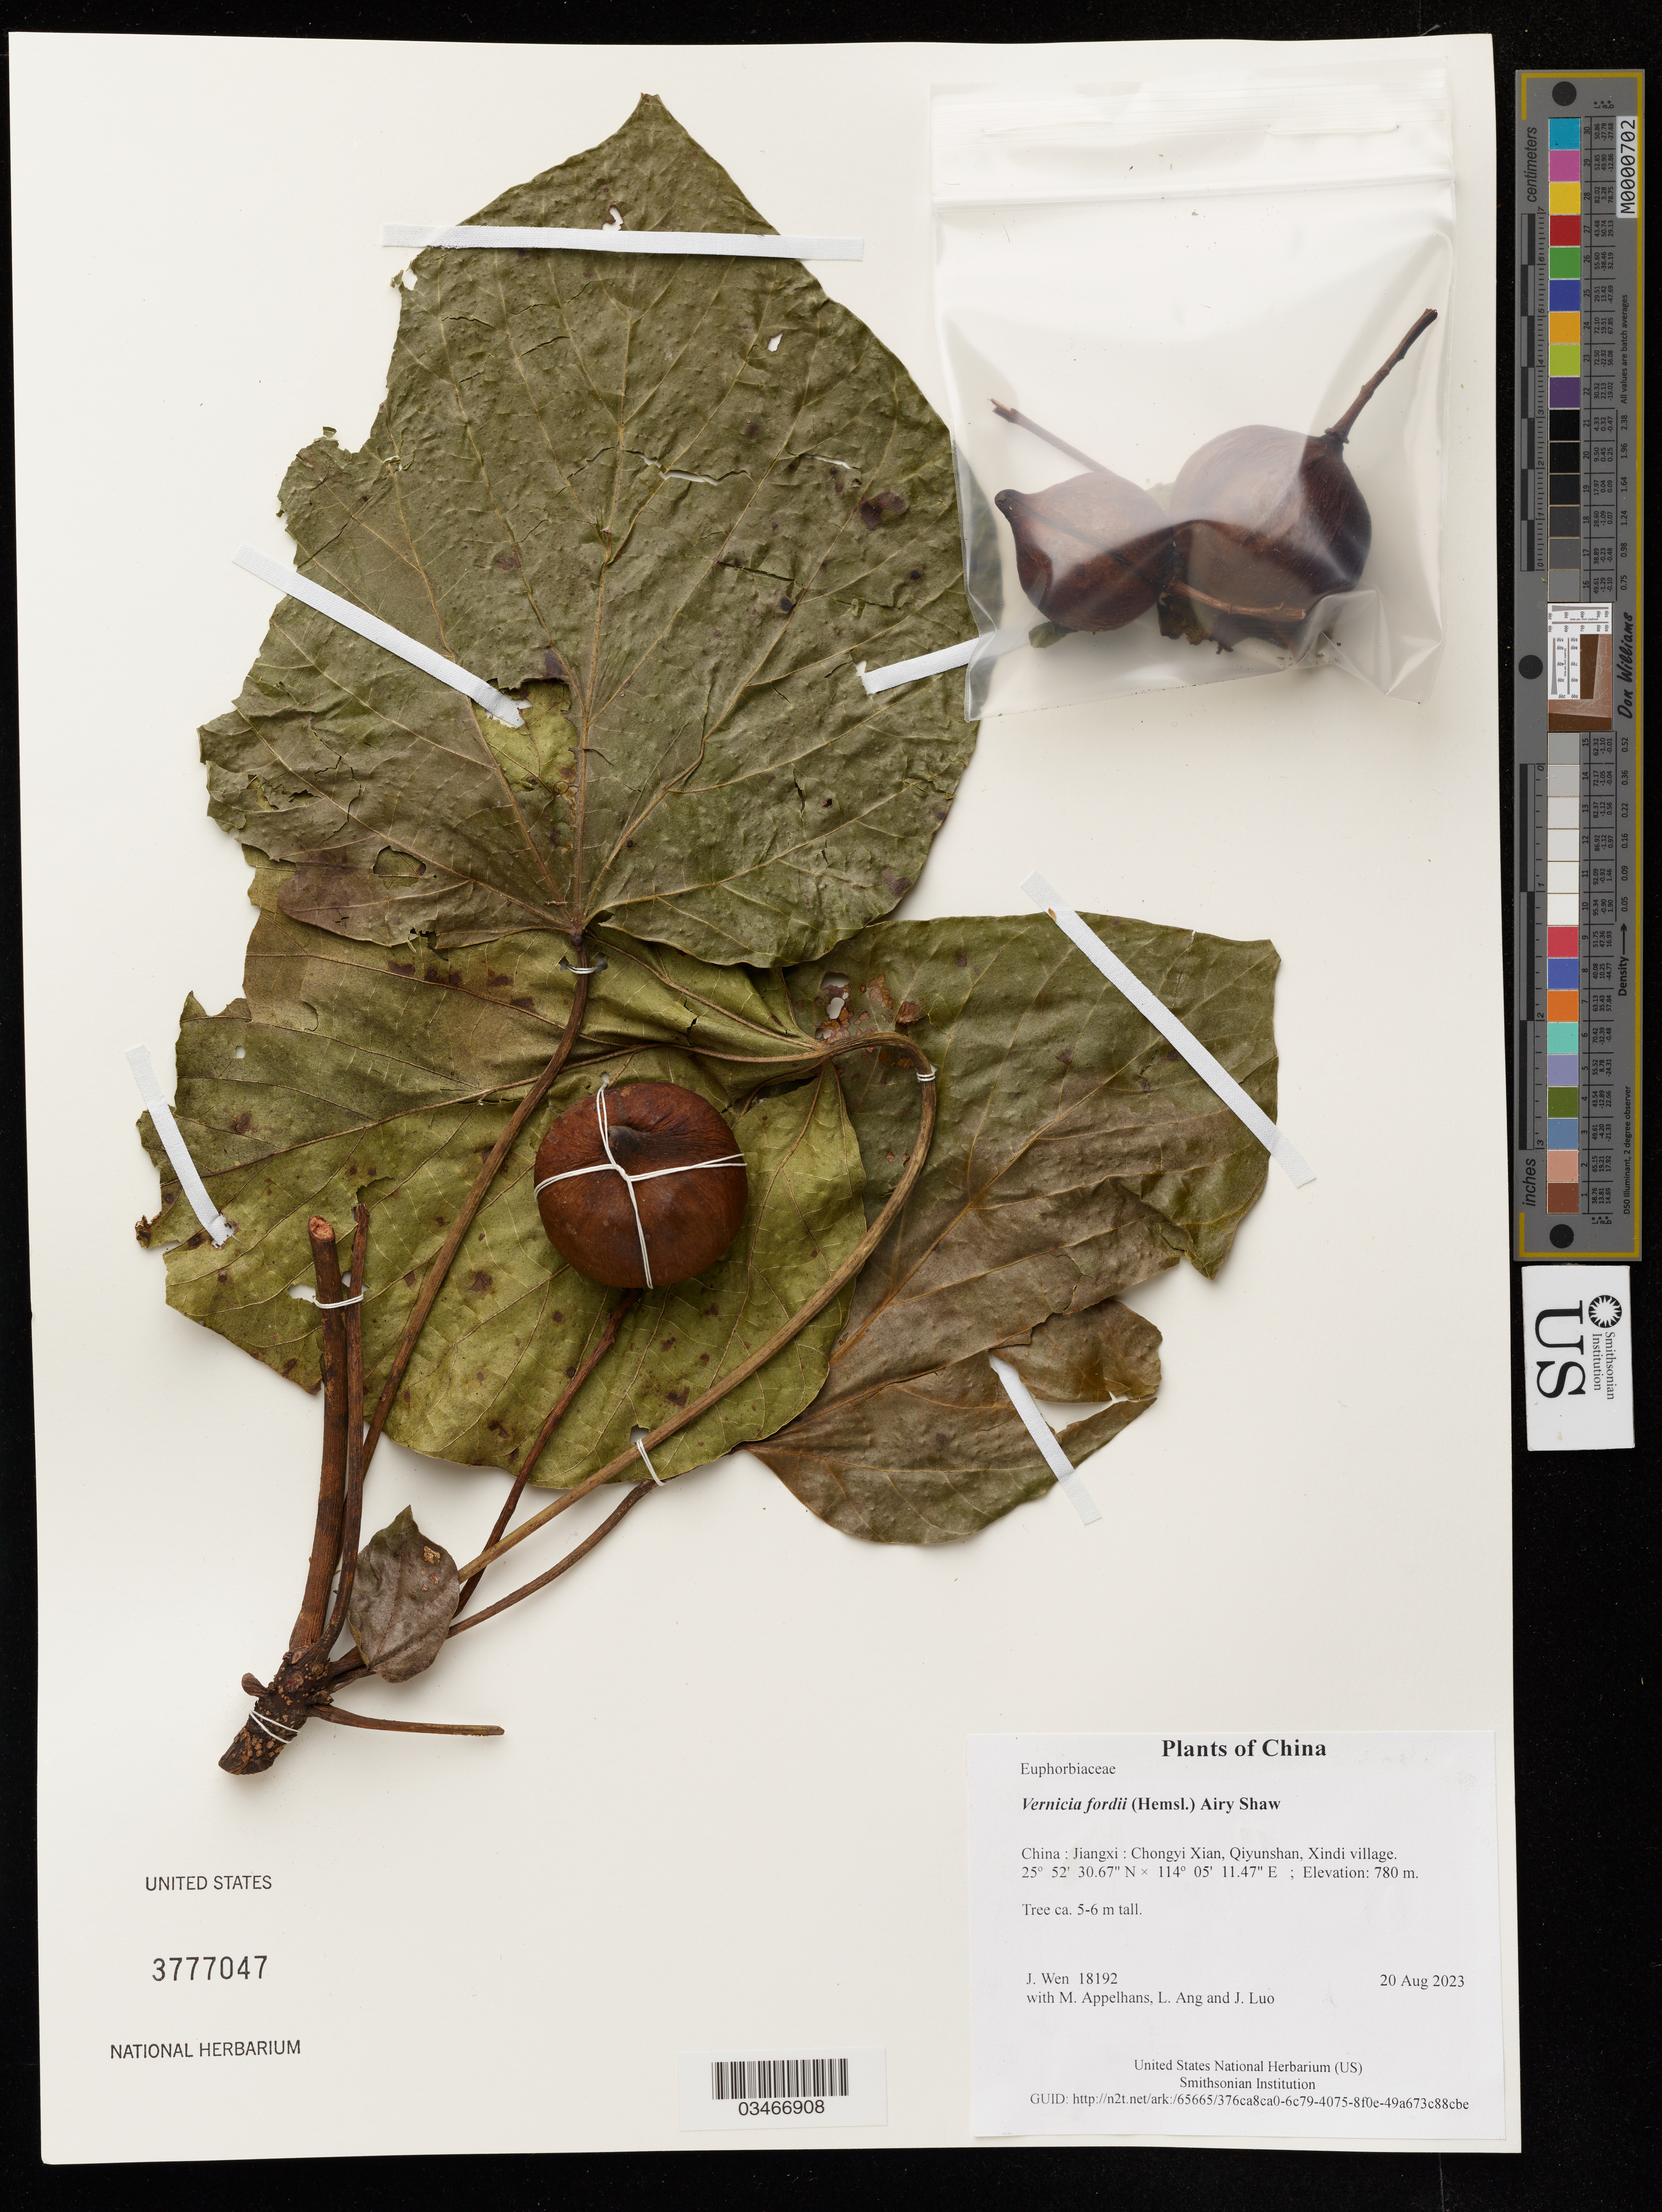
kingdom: Plantae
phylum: Tracheophyta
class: Magnoliopsida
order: Malpighiales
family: Euphorbiaceae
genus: Vernicia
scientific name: Vernicia fordii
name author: (Hemsl.) Airy Shaw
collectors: J. Wen, M. Appelhans, L. Ang & J. Luo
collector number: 18192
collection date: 2023-08-20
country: China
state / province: Jiangxi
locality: Chongyi Xian, Qiyunshan, Xindi village.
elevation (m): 780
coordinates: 25.875186 N, 114.086519 E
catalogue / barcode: US 3777047